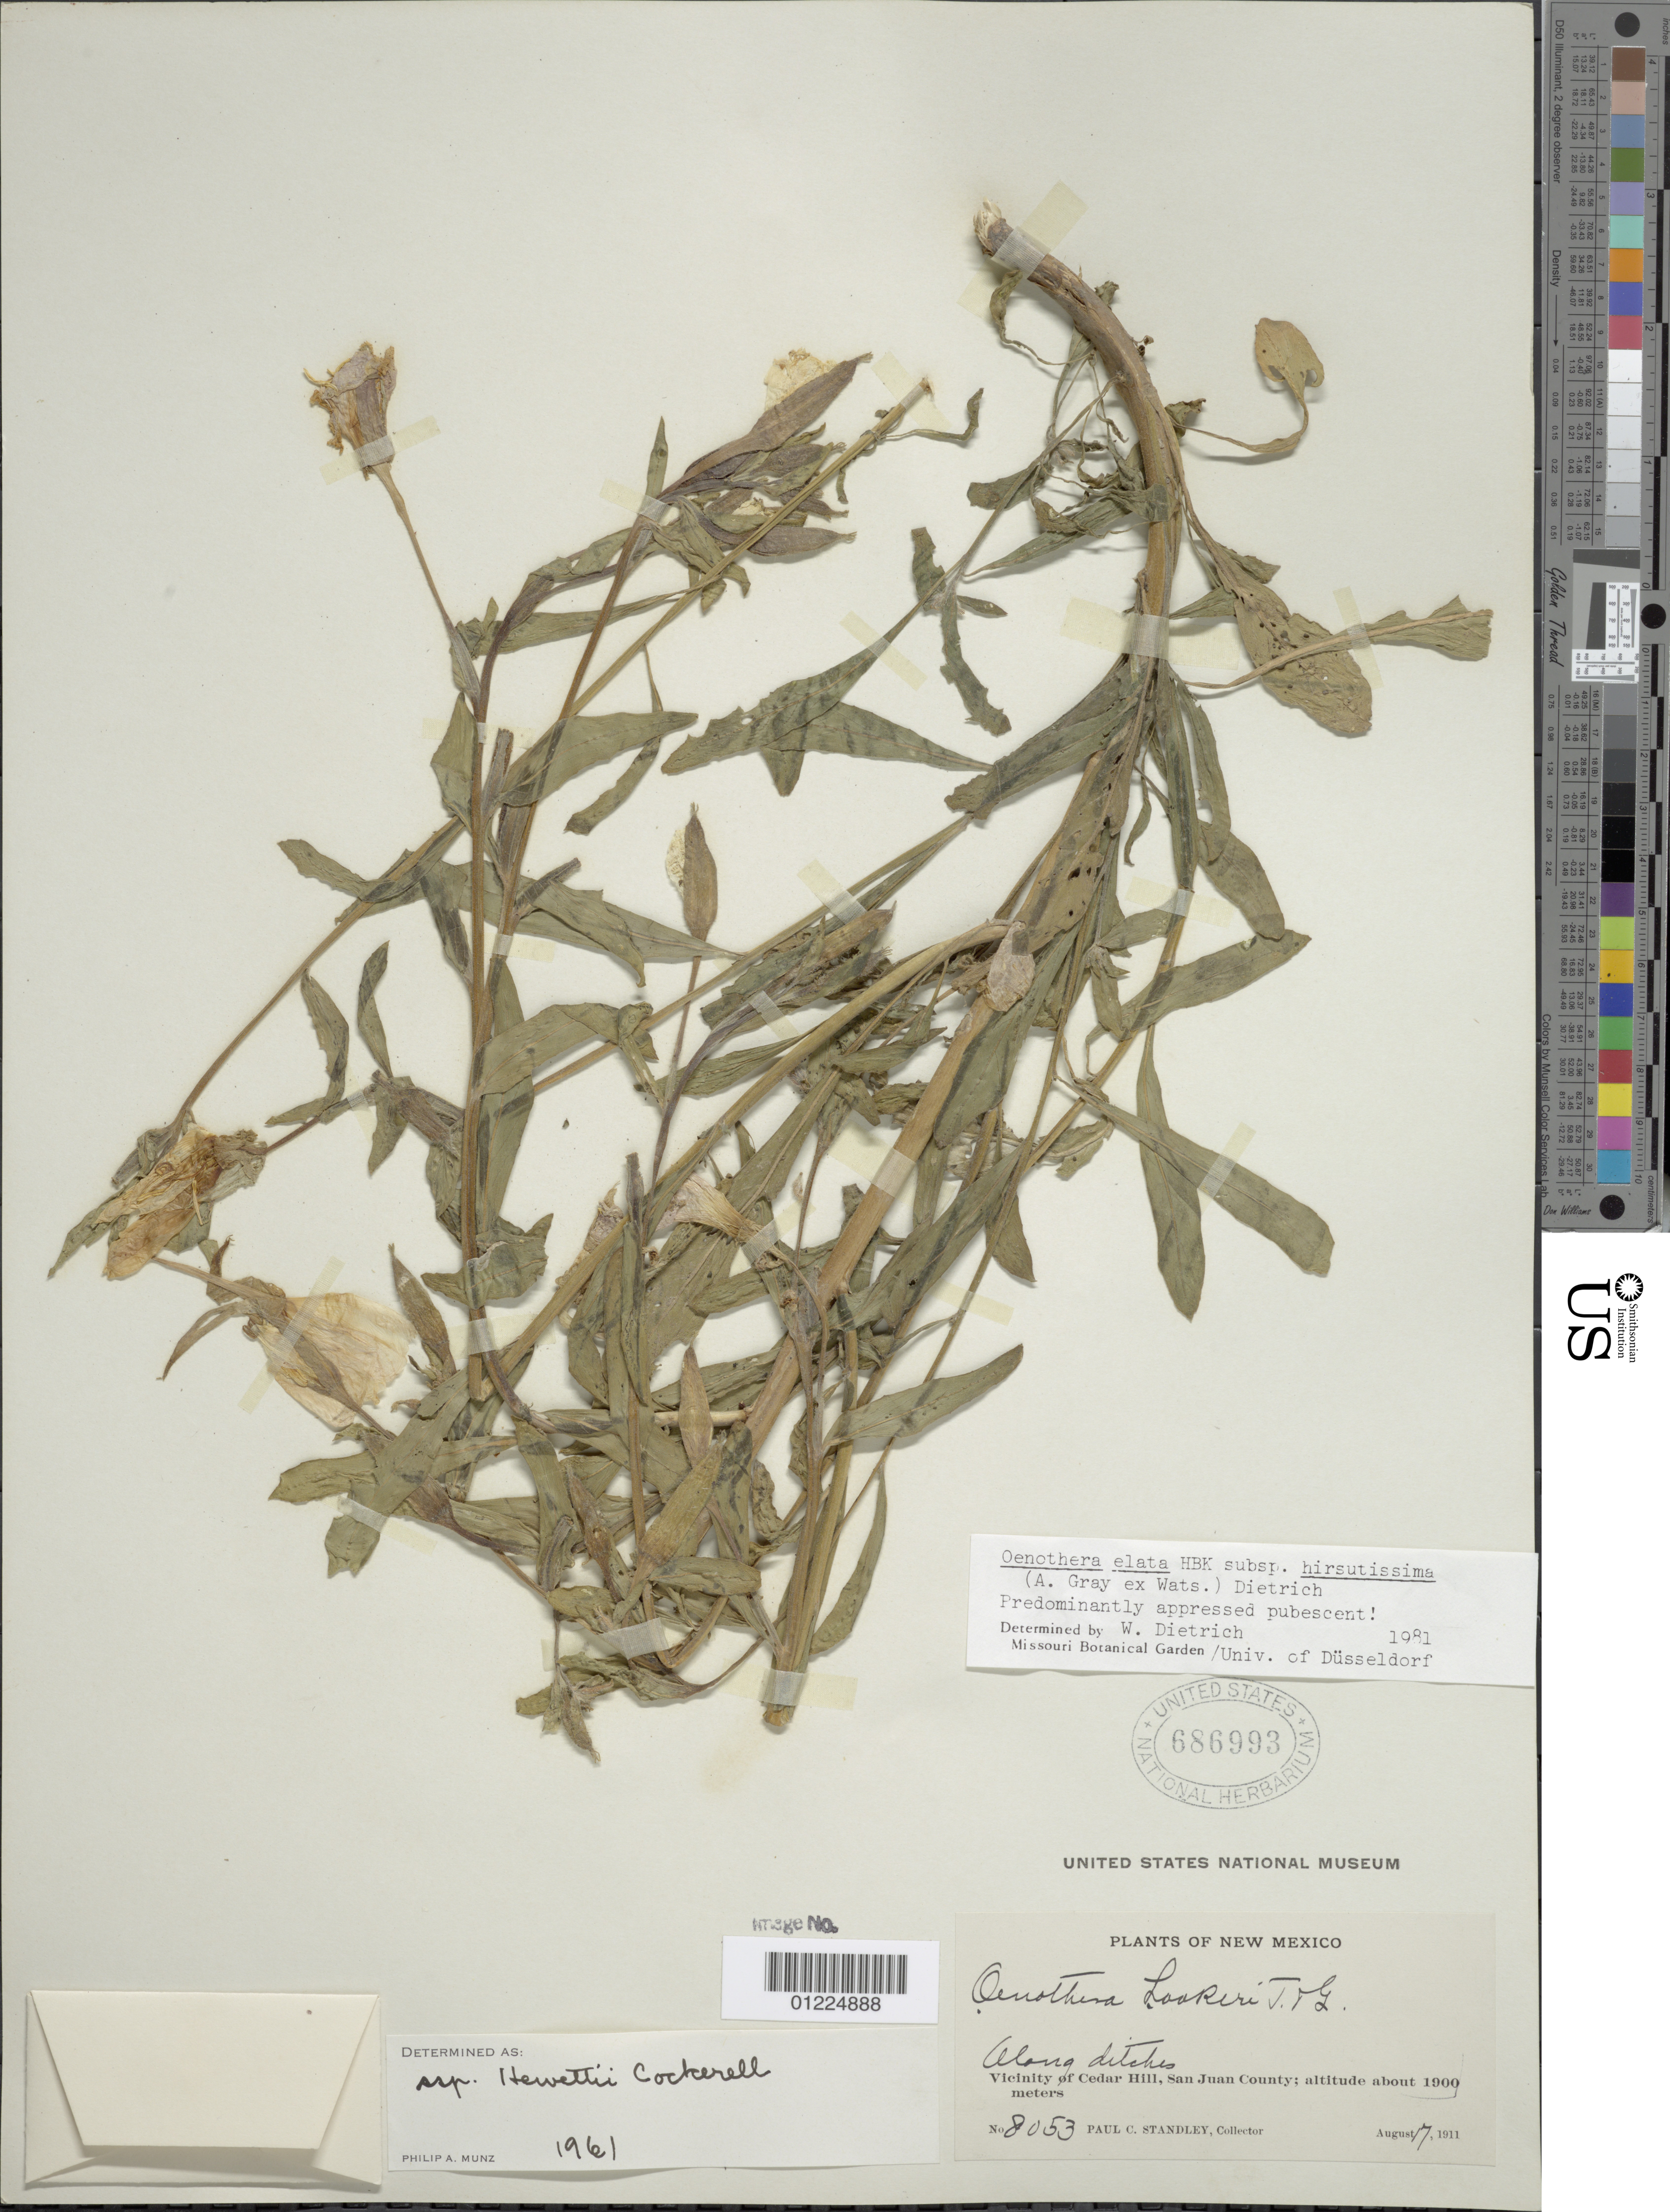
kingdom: Plantae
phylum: Tracheophyta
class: Magnoliopsida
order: Myrtales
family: Onagraceae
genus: Oenothera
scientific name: Oenothera elata subsp. hirsutissima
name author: (A. Gray ex S. Watson) W. Dietr.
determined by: Dietrich, W.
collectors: P. C. Standley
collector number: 8053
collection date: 1911-08-17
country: United States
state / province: New Mexico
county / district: San Juan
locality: vicinity of Cedar Hill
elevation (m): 1900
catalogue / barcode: US 686993